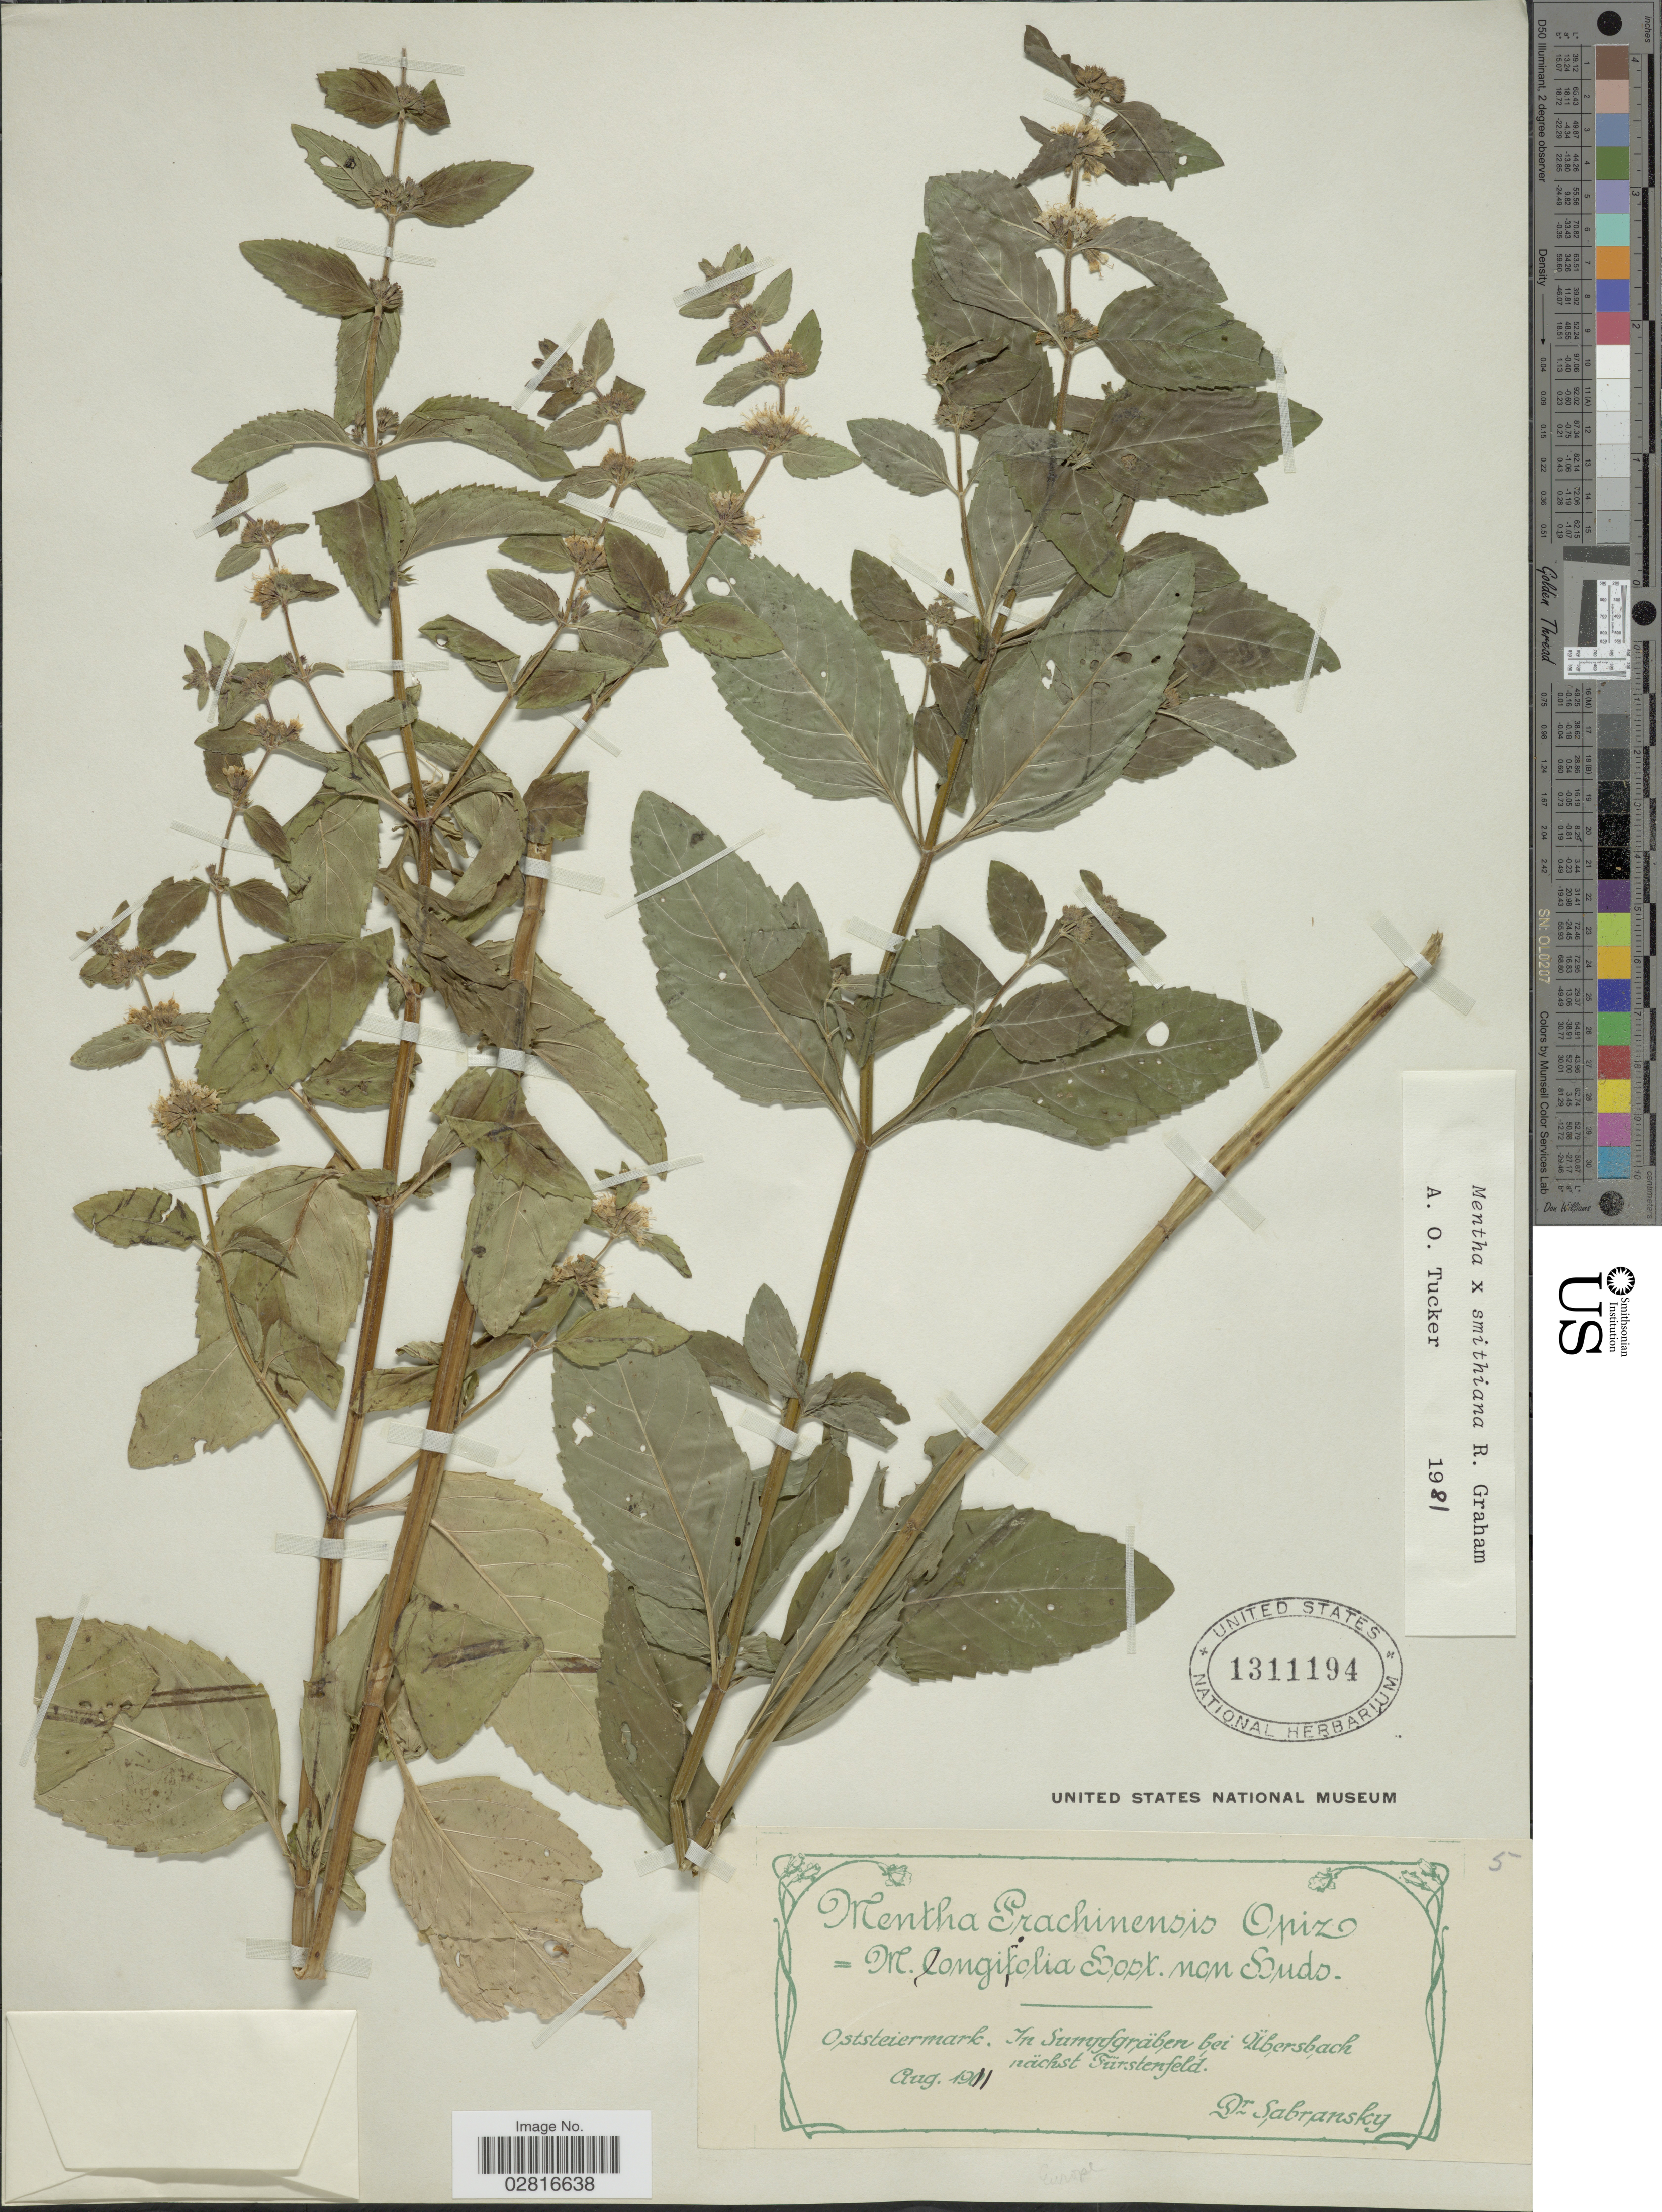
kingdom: Plantae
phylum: Tracheophyta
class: Magnoliopsida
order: Lamiales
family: Lamiaceae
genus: Mentha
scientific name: Mentha x smithiana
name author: R.A. Graham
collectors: Sabransky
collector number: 5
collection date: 1911-08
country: Austria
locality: Oststeiermark. In Sampfgräben bei Übersbach nächst Fürstenfeld. Europe.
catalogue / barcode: US 1311194